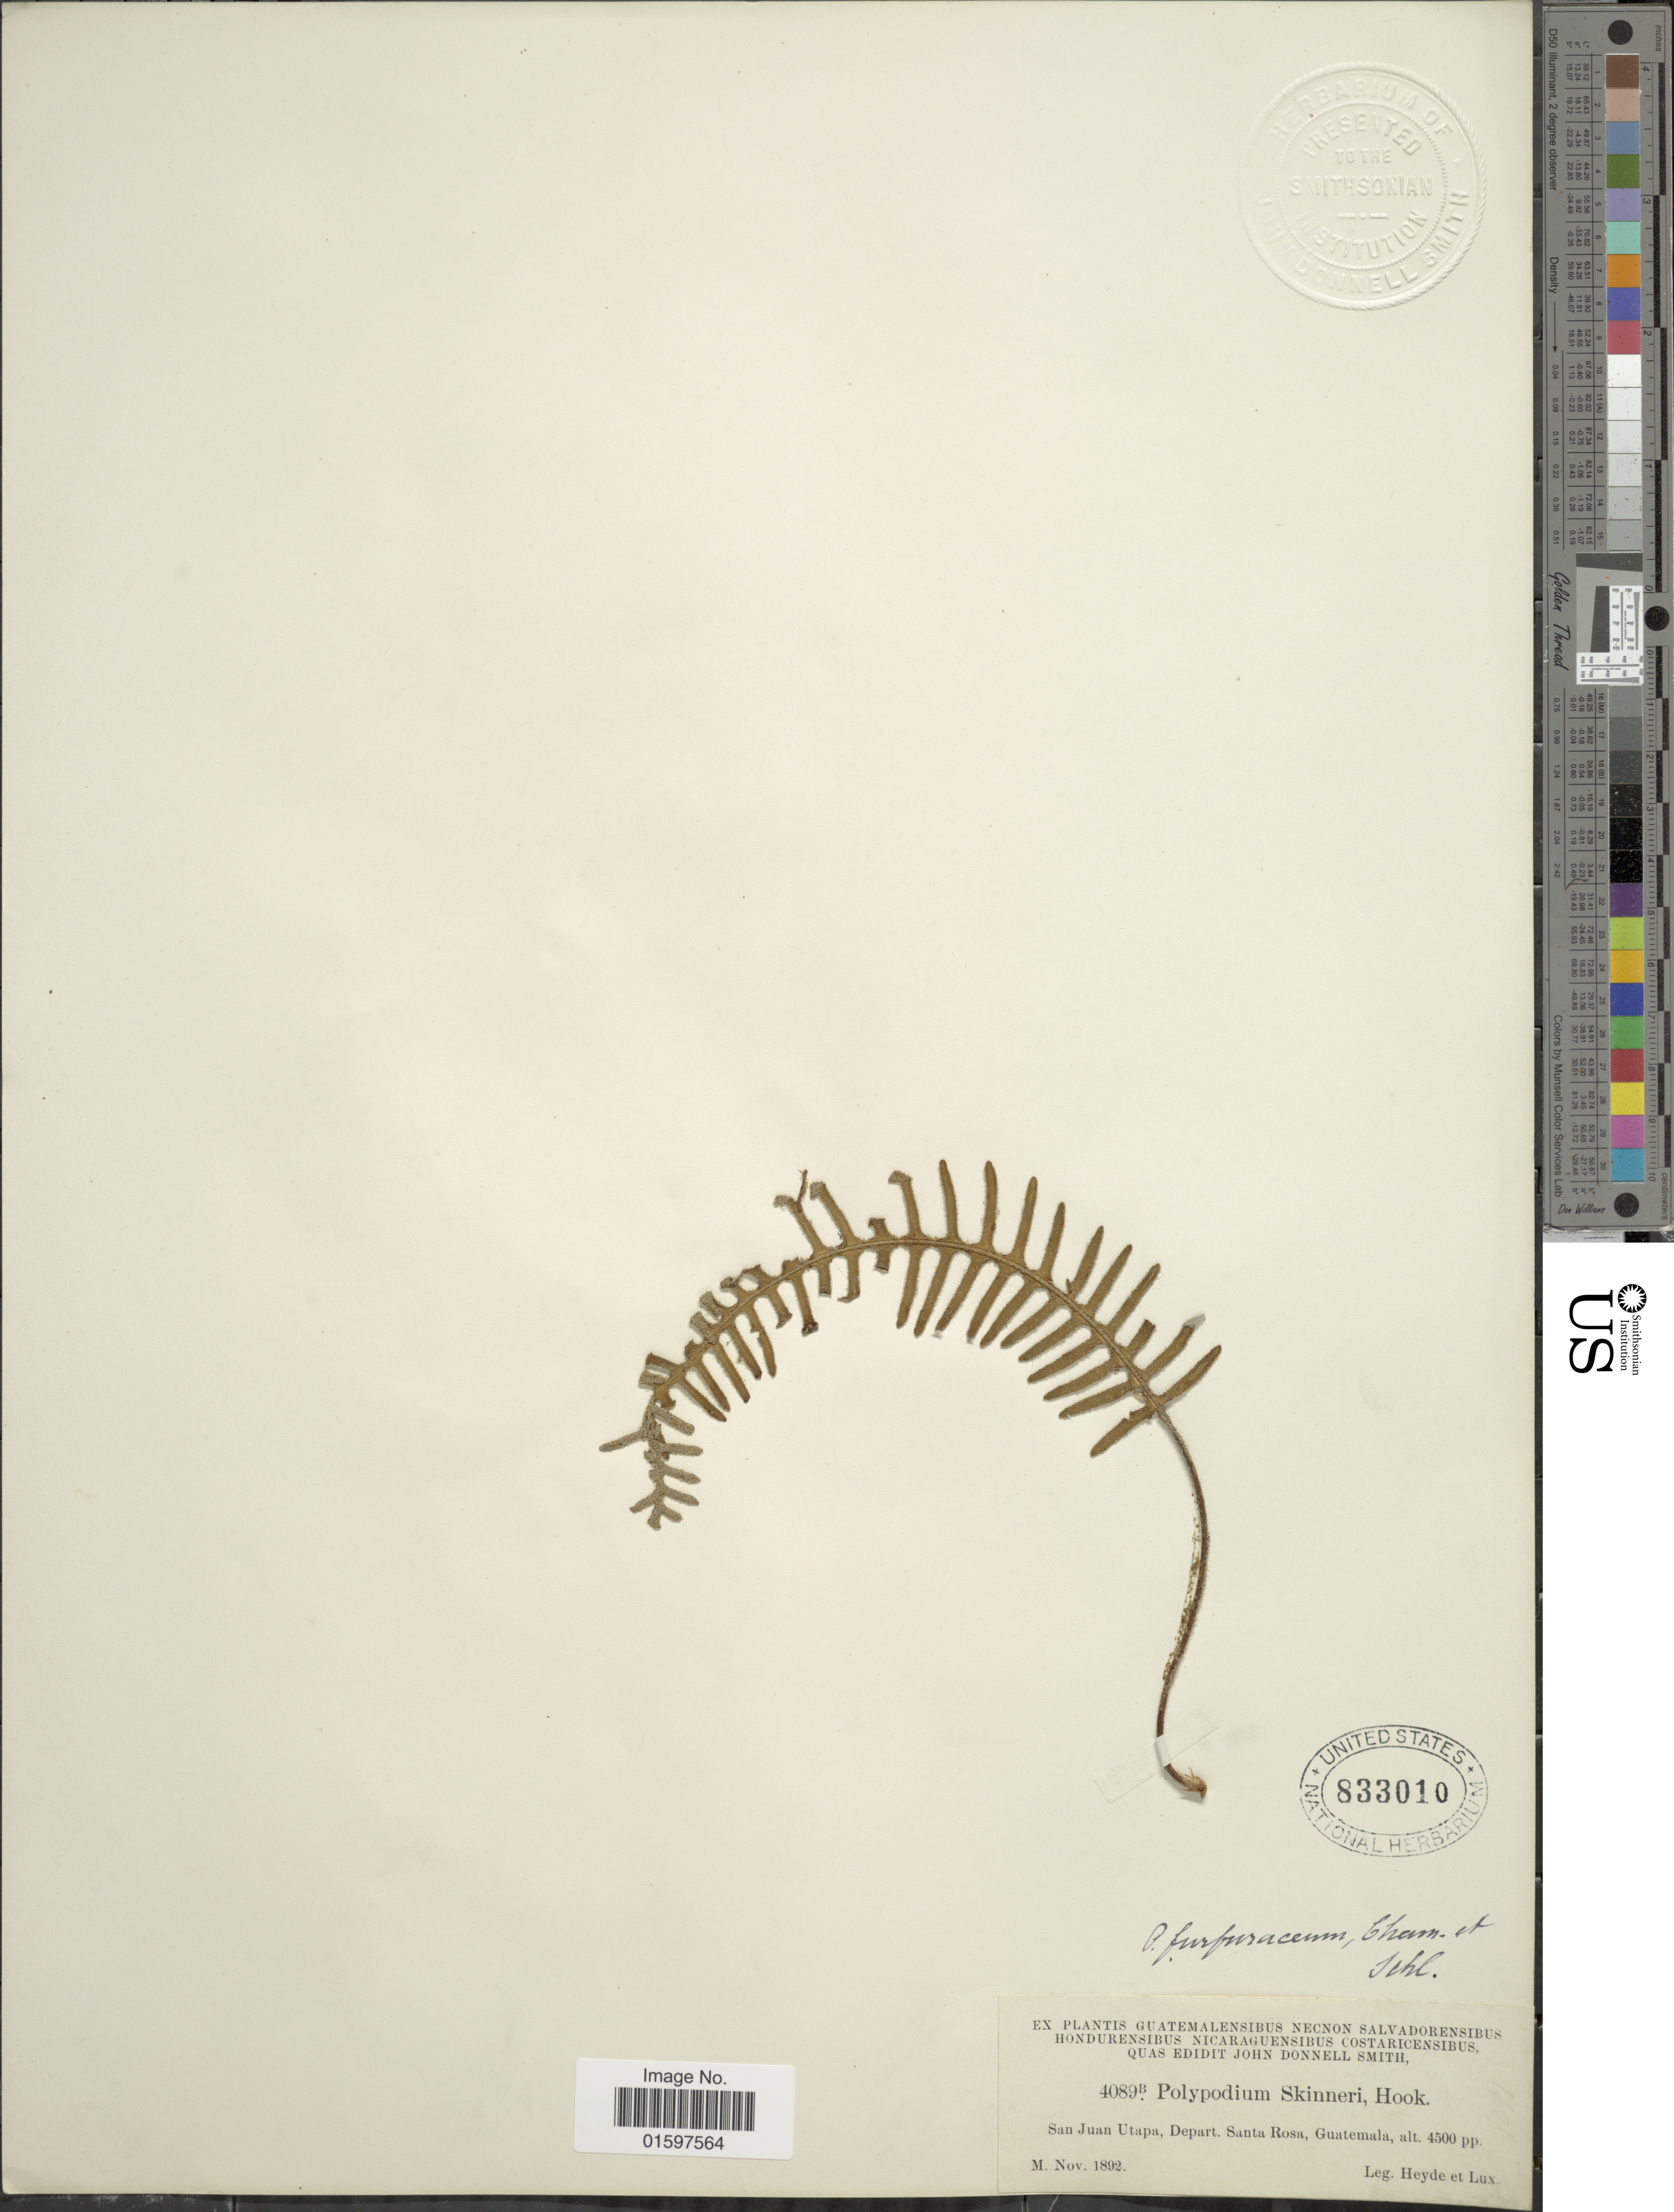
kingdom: Plantae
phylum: Tracheophyta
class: Polypodiopsida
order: Polypodiales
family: Polypodiaceae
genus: Pleopeltis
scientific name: Pleopeltis furfuracea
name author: (Schltdl. & Cham.) A.R. Sm. & Tejero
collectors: Heyde & Lux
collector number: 489B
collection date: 1892-11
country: Guatemala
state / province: Santa Rosa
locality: San Juan Utapa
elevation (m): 1372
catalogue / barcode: US 833010